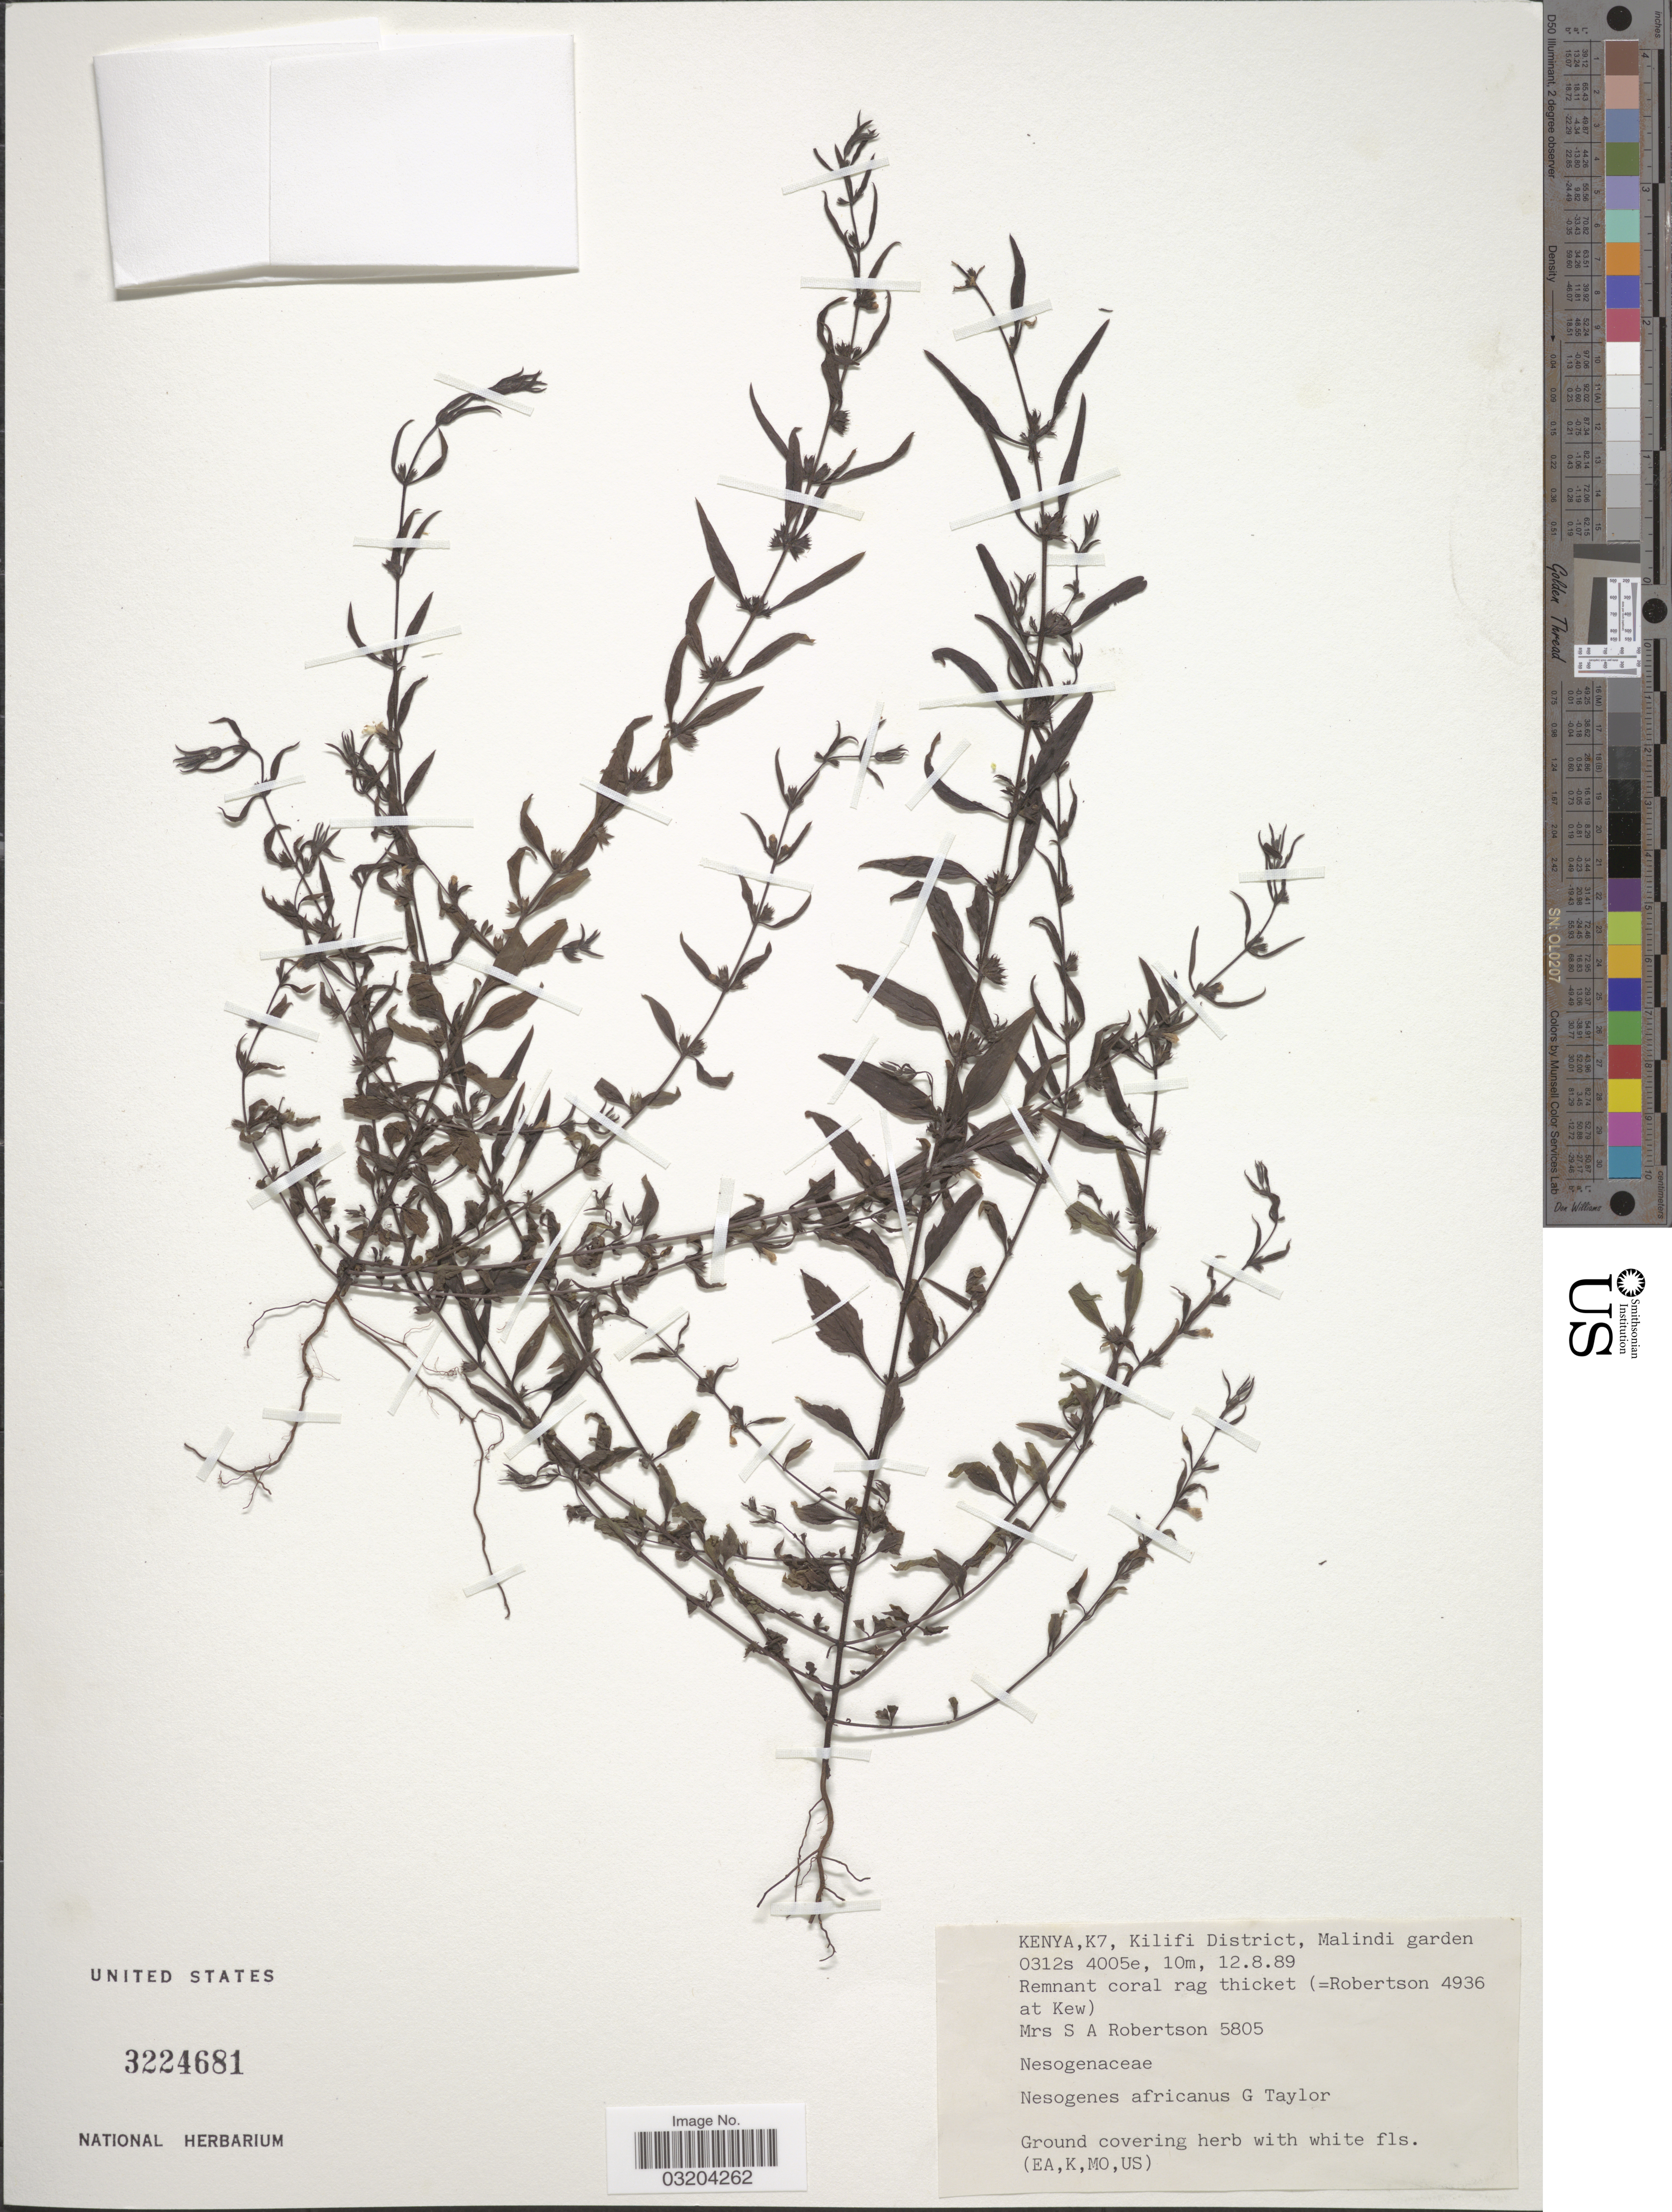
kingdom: Plantae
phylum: Tracheophyta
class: Magnoliopsida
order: Lamiales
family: Orobanchaceae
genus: Nesogenes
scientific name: Nesogenes africanus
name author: G. Taylor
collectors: S. Robertson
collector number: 5805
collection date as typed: Transcribed d/m/y: 12/8/89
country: Kenya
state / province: Kilifi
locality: K7, Malindi garden.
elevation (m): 10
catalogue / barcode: US 3224681